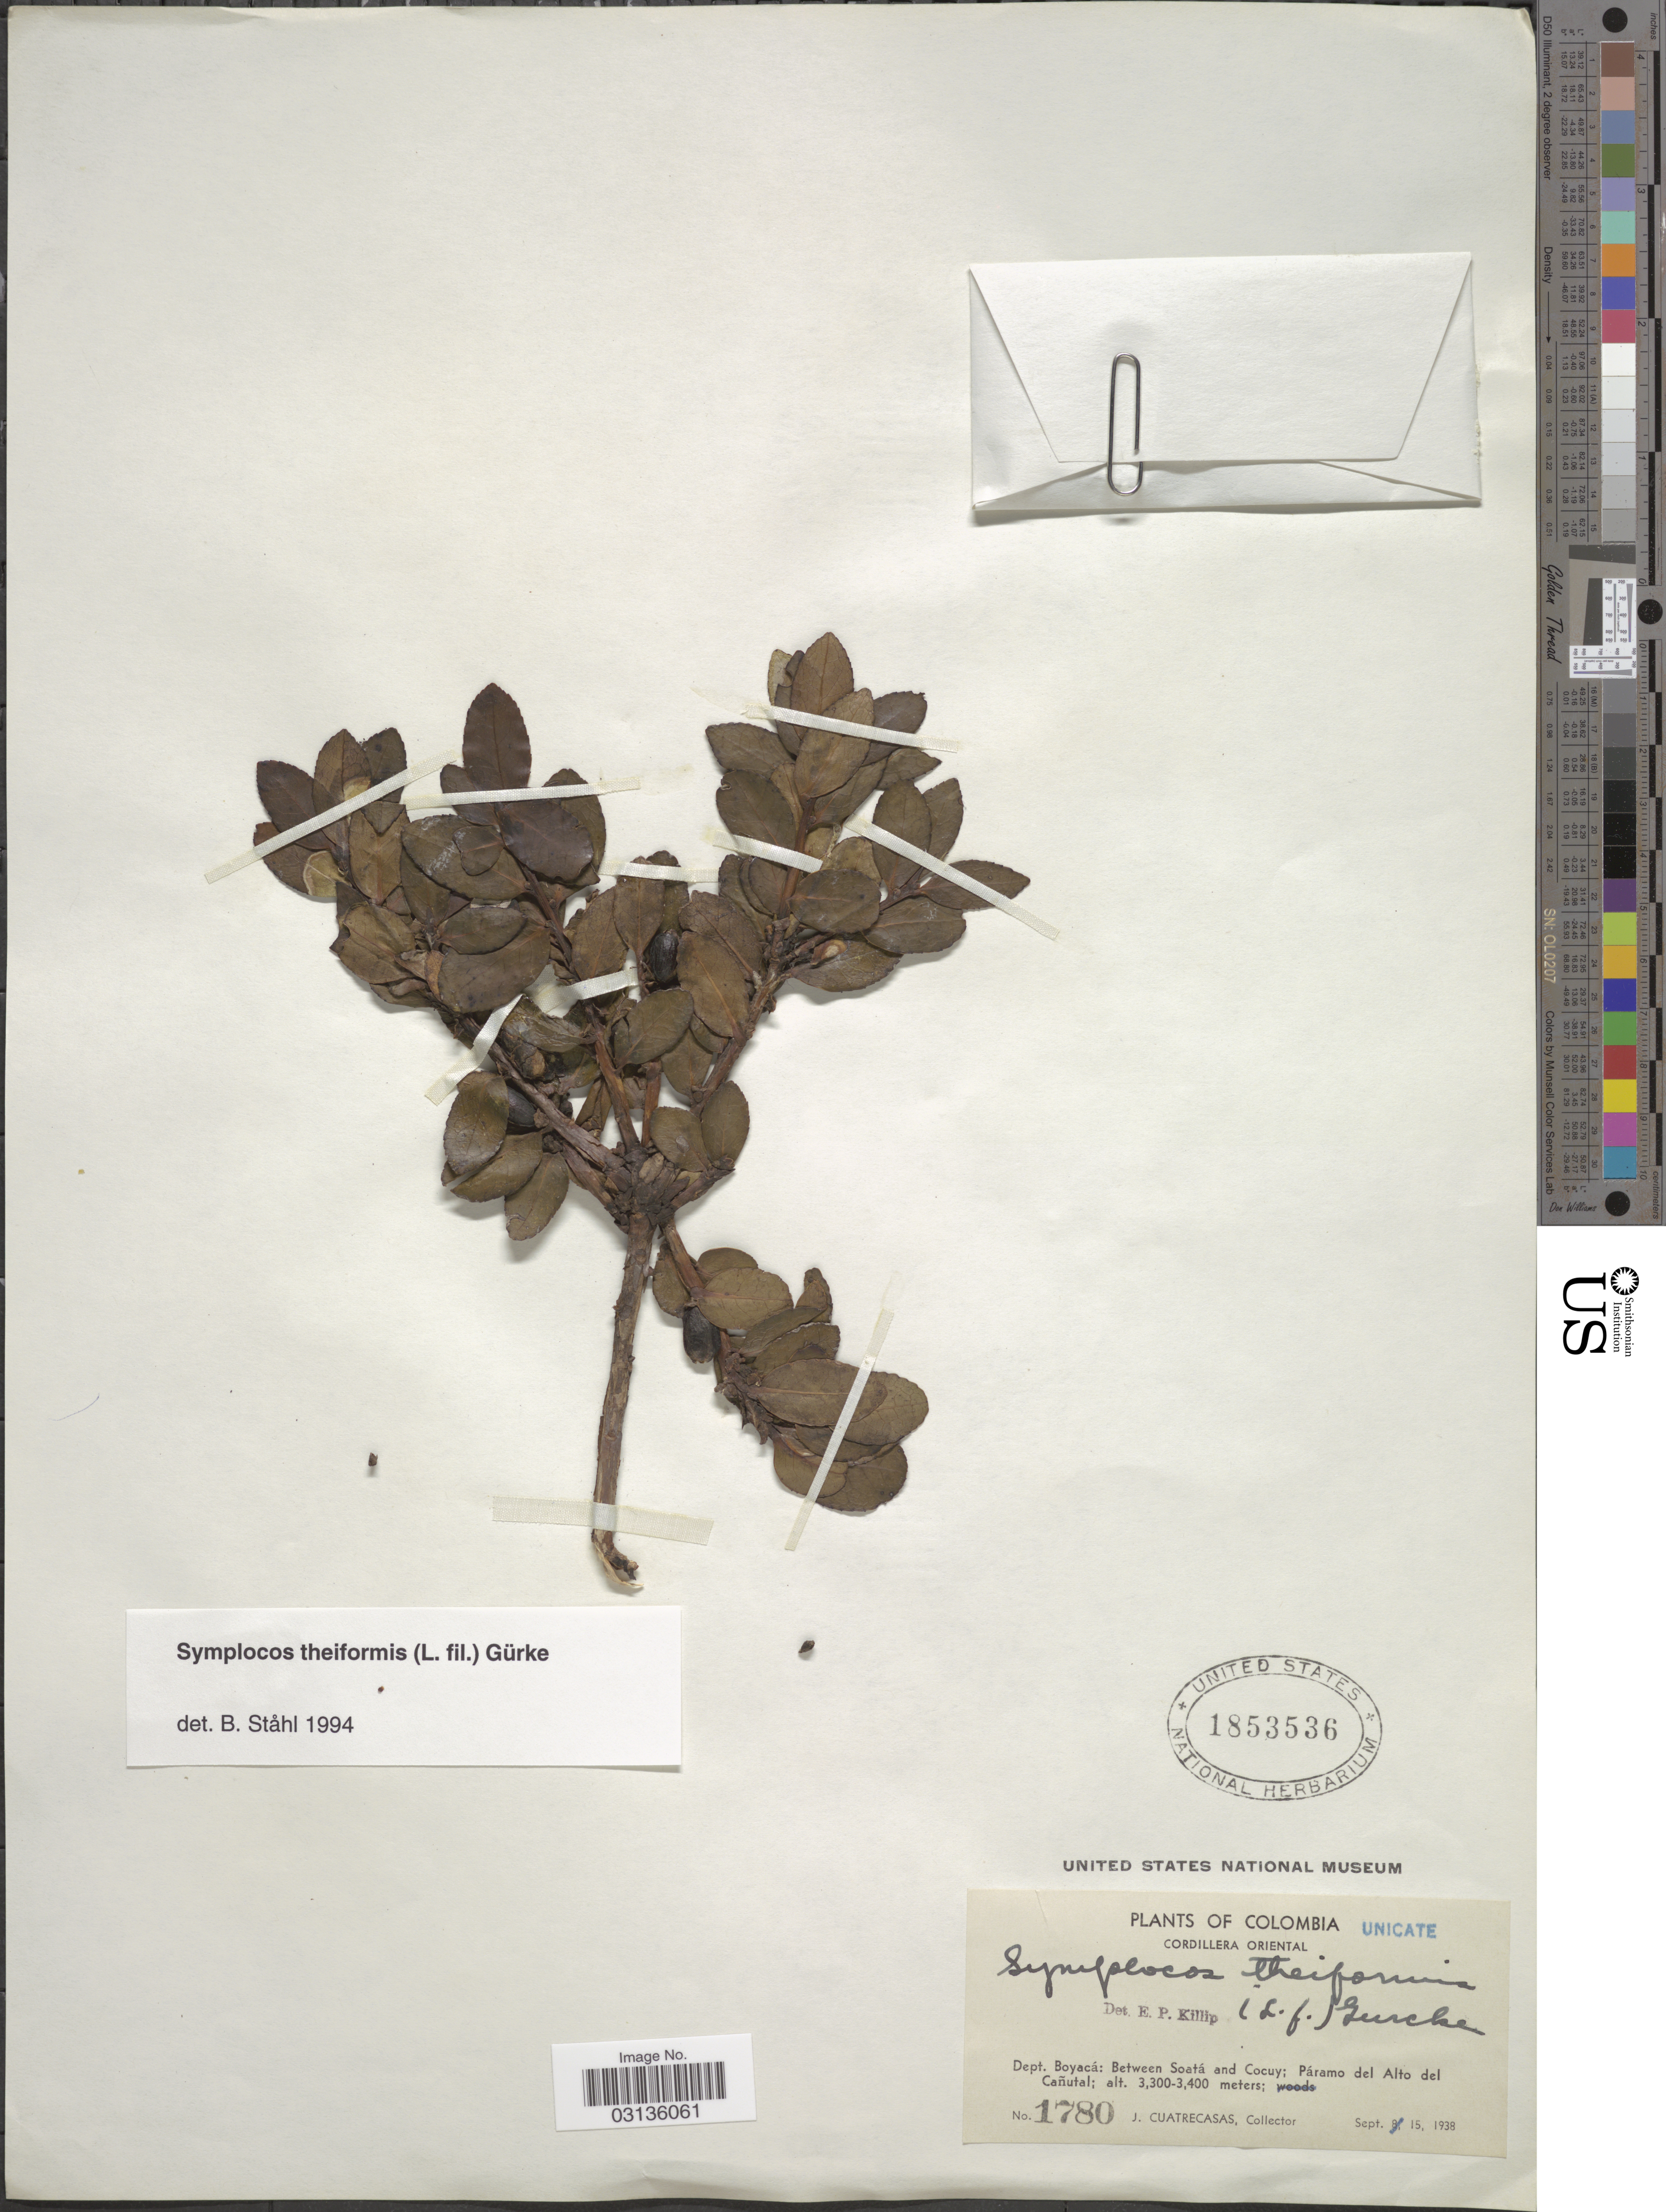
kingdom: Plantae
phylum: Tracheophyta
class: Magnoliopsida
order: Ericales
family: Symplocaceae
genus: Symplocos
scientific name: Symplocos theiformis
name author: (L. f.) Oken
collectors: J. Cuatrecasas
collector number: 1780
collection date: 1938-09-15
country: Colombia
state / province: Boyacá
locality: Cordillera Oriental. Dept. Boyacá: Between Soatá and Cocuy; Páramo del Alto del Cañutal.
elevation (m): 3300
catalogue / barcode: US 1853536